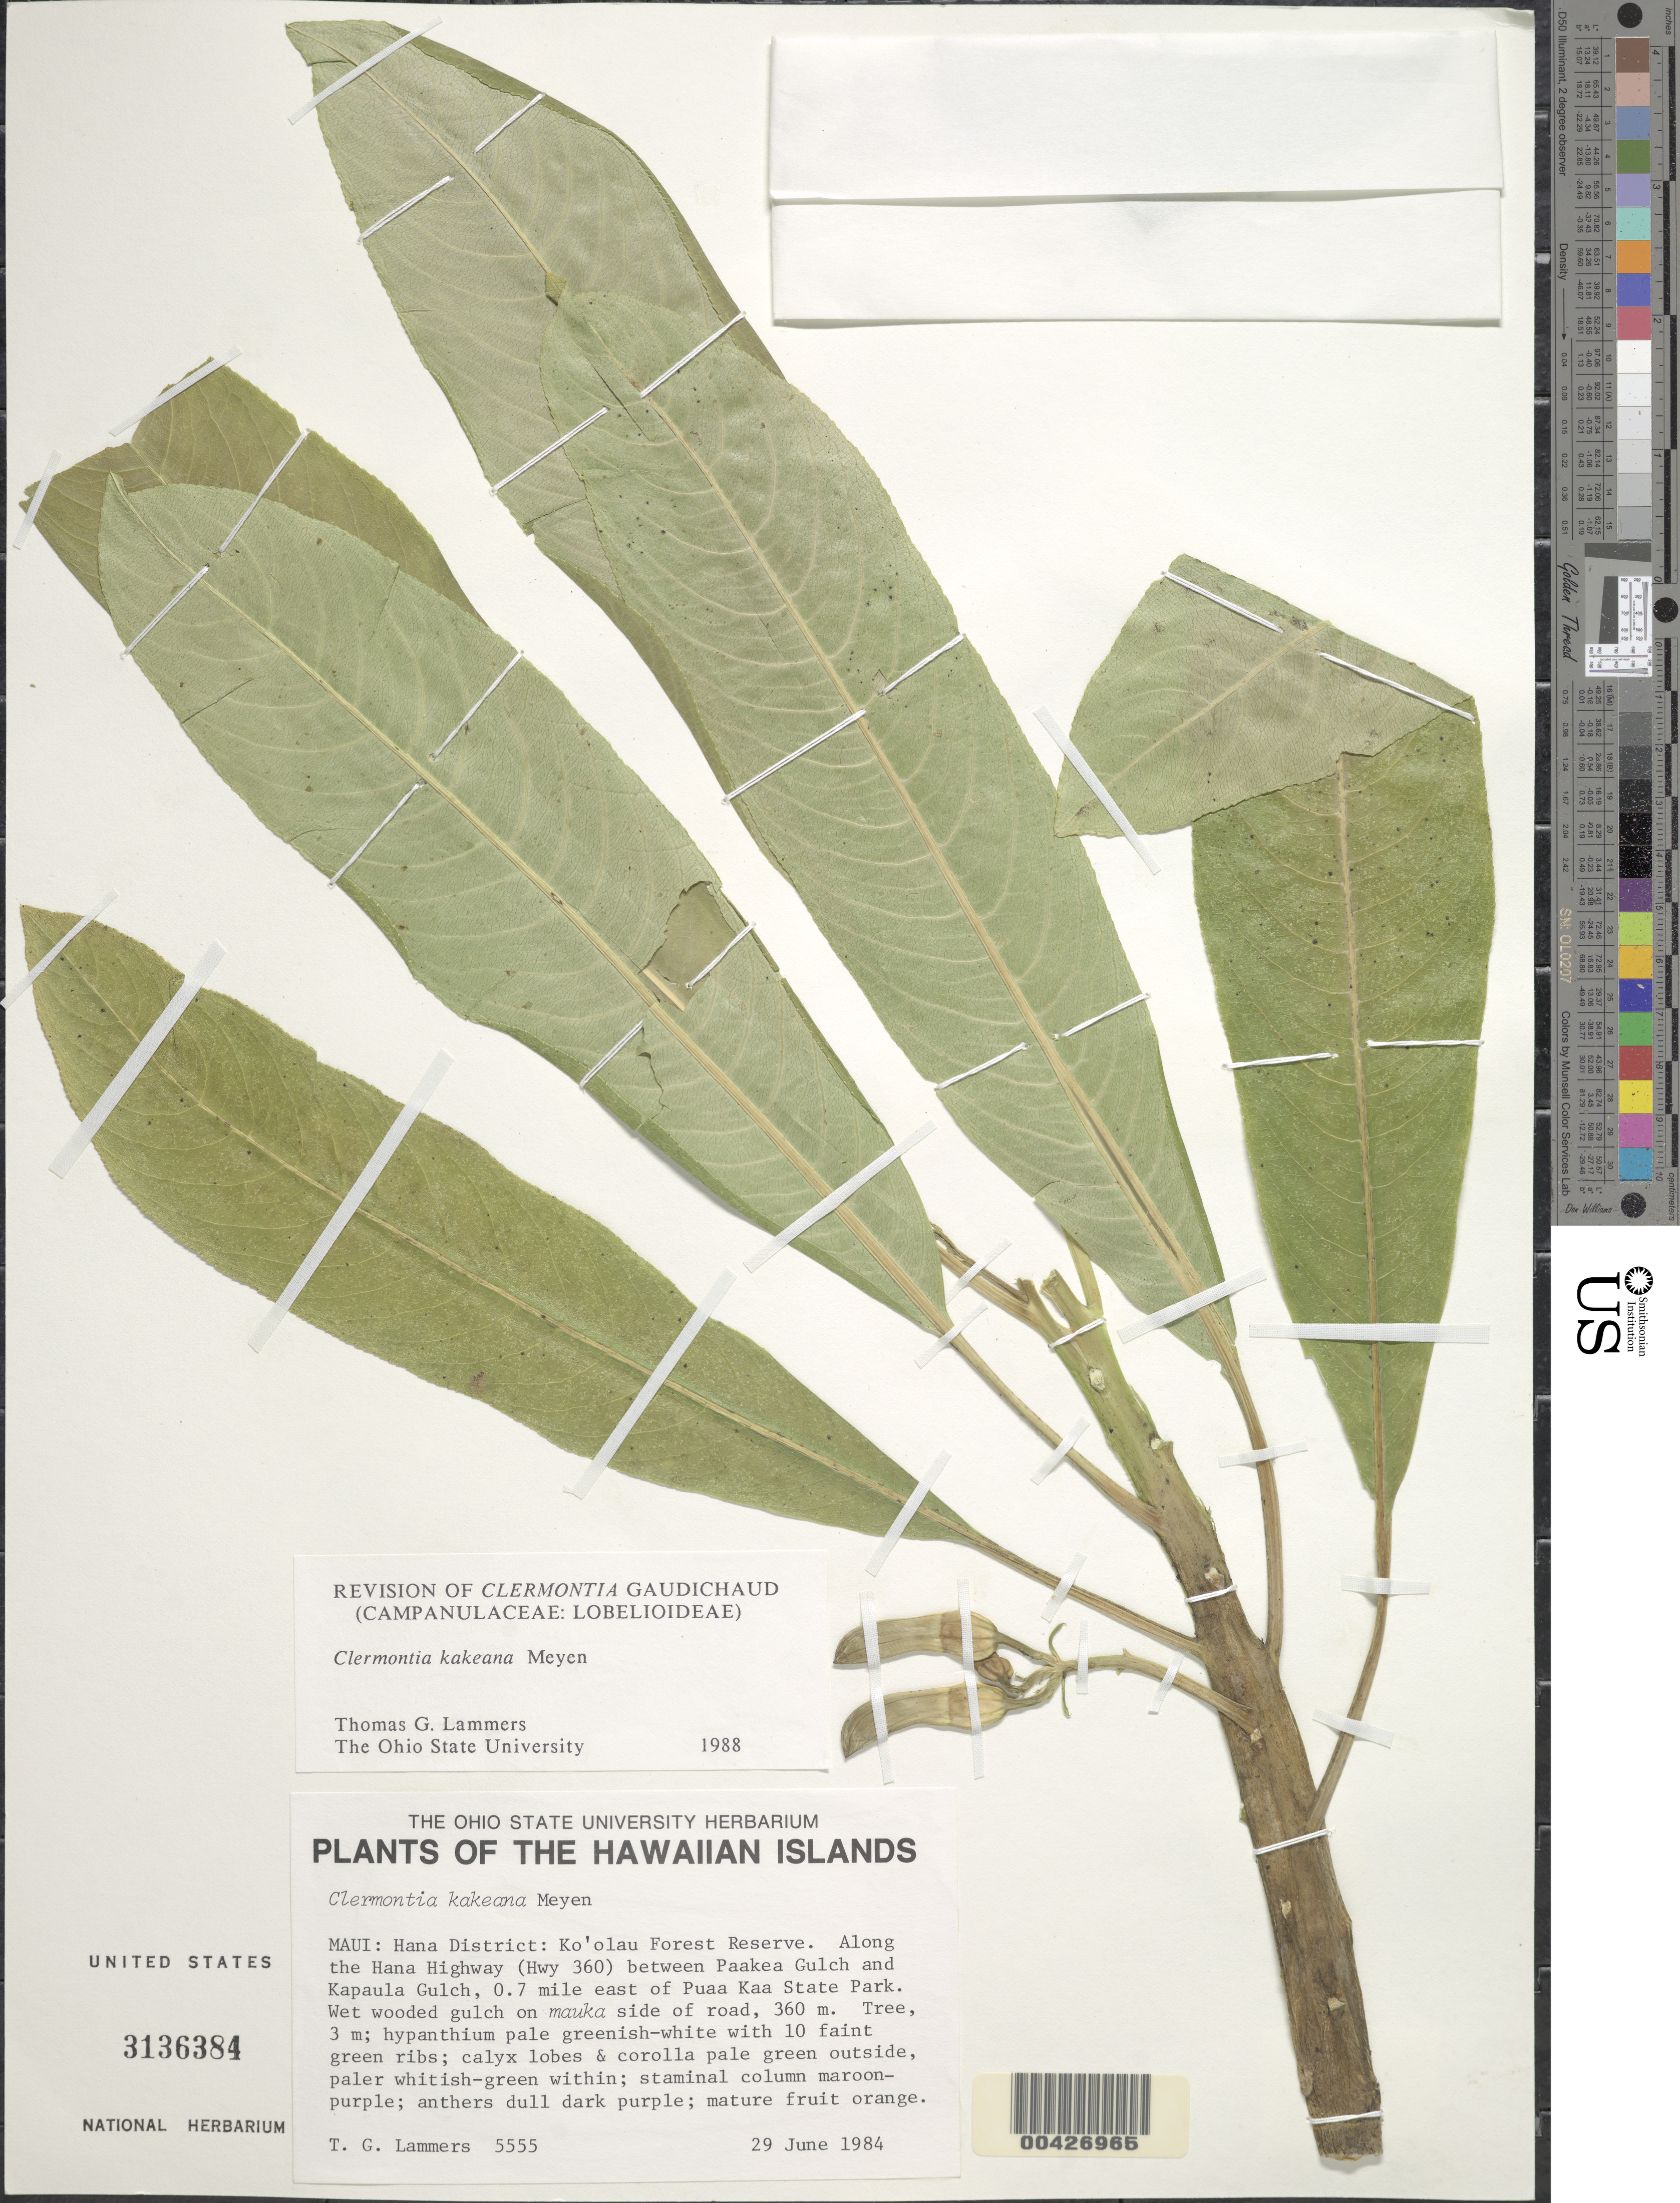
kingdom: Plantae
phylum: Tracheophyta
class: Magnoliopsida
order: Asterales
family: Campanulaceae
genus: Clermontia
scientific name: Clermontia kakeana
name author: Meyen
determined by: Lammers, T. G.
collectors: T. G. Lammers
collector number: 5555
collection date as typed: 29 Jun 1984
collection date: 1984-06-29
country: United States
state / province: Hawaii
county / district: Maui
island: Maui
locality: Hana District: Ko'olau Forest Reserve. Along the Hana Highway (Hwy 360) between Paakea Gulch and Kapaula Gulch, 0.7 mile east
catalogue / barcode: US 3136384